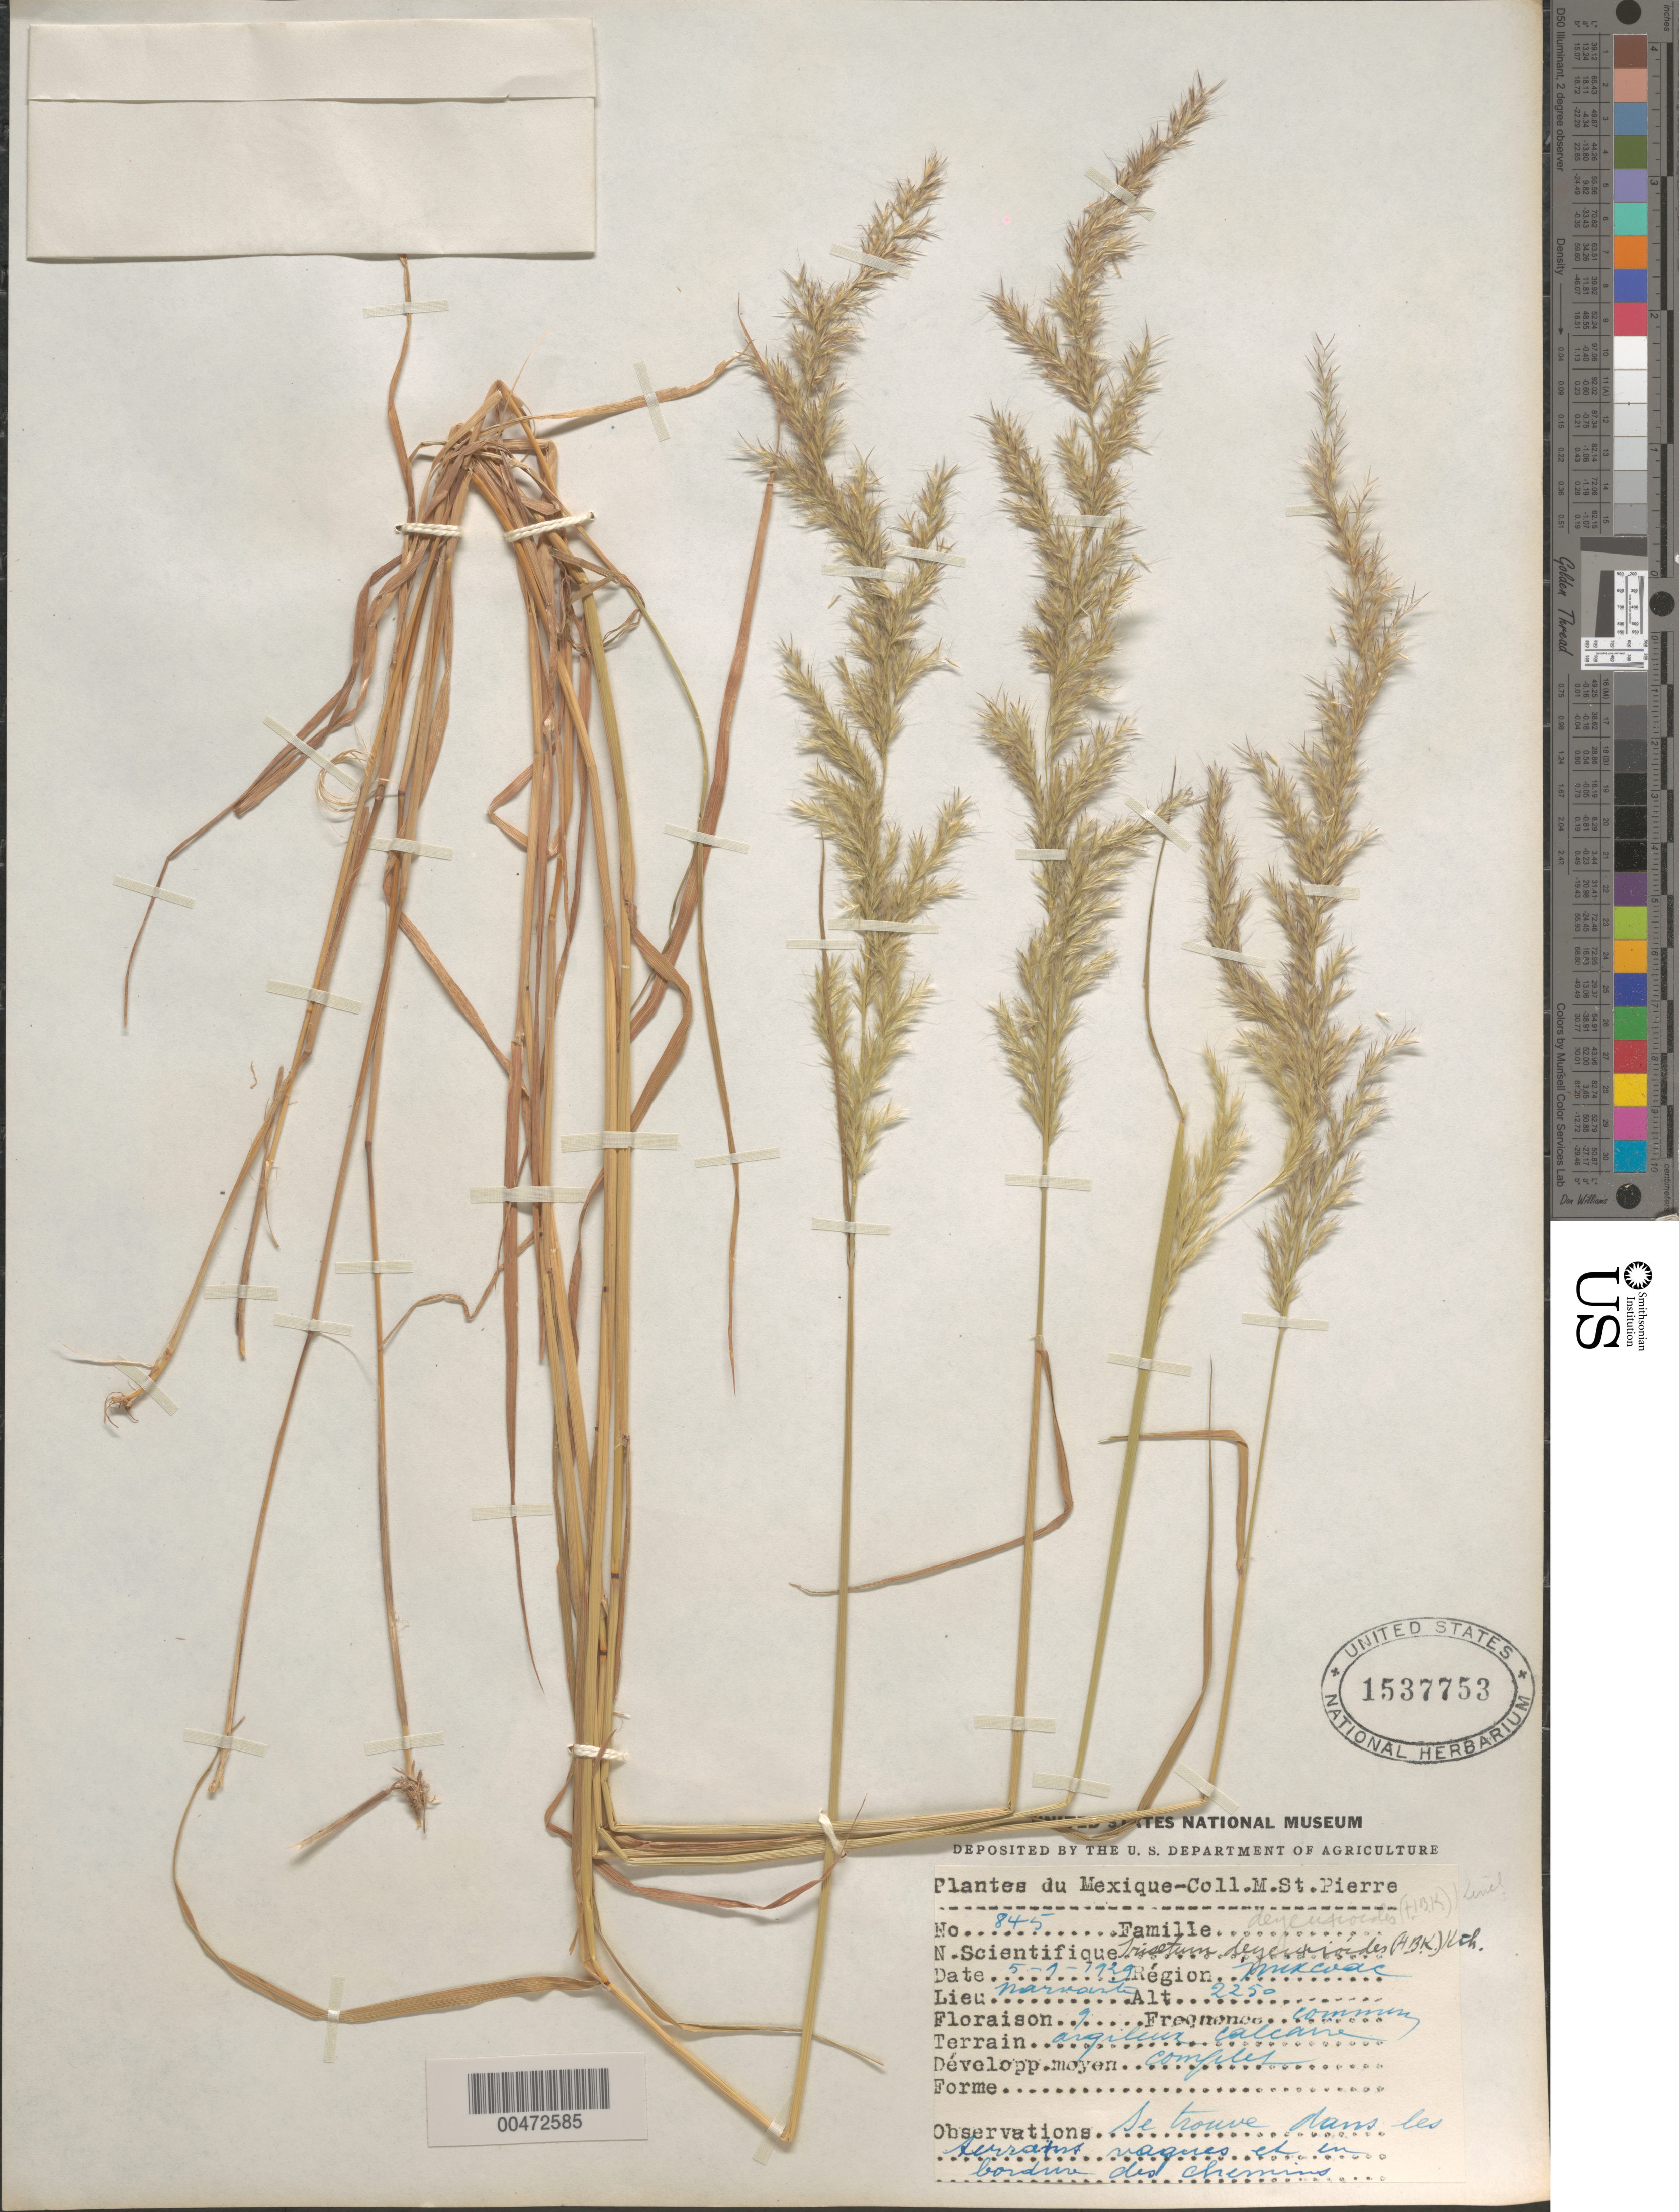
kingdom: Plantae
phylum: Tracheophyta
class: Liliopsida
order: Poales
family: Poaceae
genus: Trisetum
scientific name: Trisetum deyeuxioides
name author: (Kunth) Kunth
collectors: M. Saint-Pierre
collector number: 845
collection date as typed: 7 May 1929 or 5 Jul 1929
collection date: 1929-05-07 or 1929-07-05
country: Mexico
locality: Mixcoac, Narvarte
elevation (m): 2250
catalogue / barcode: US 1537753